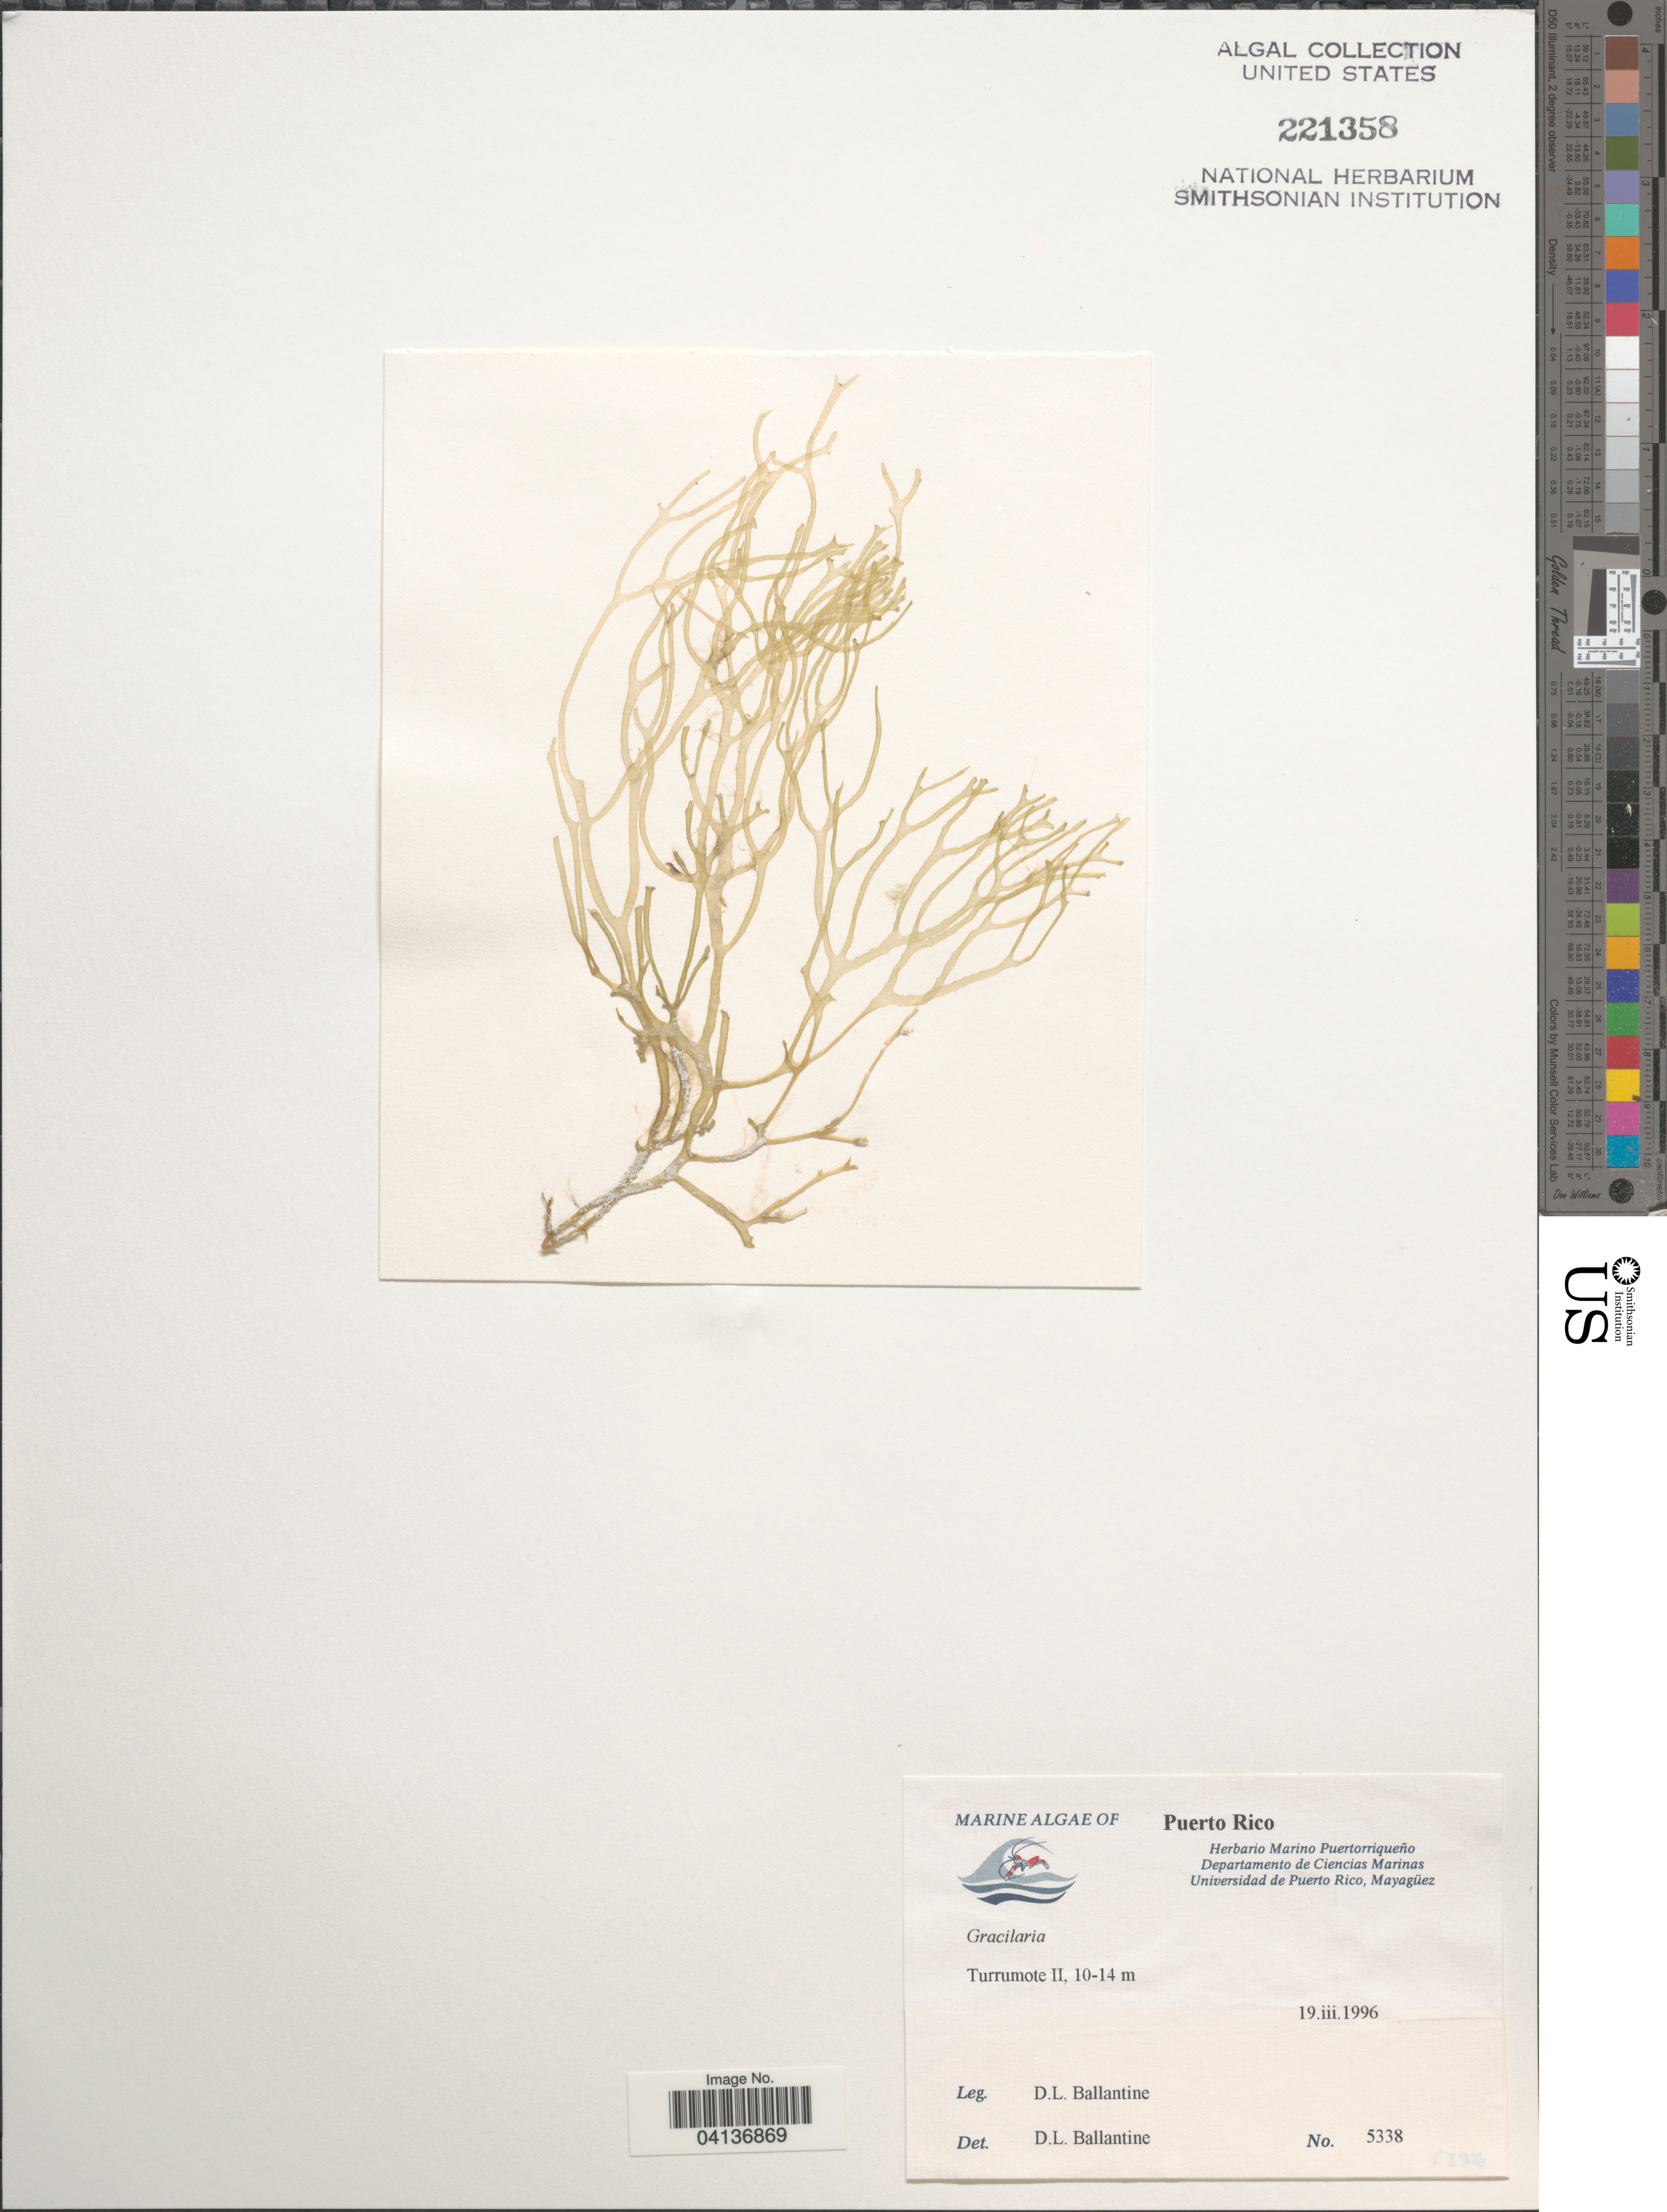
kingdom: Plantae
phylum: Rhodophyta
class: Florideophyceae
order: Gracilariales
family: Gracilariaceae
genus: Gracilaria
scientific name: Gracilaria sp.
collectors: D.L. Ballantine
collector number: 5338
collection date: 1996-03-19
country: Puerto Rico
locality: Turrumote II.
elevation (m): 10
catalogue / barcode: US 221358